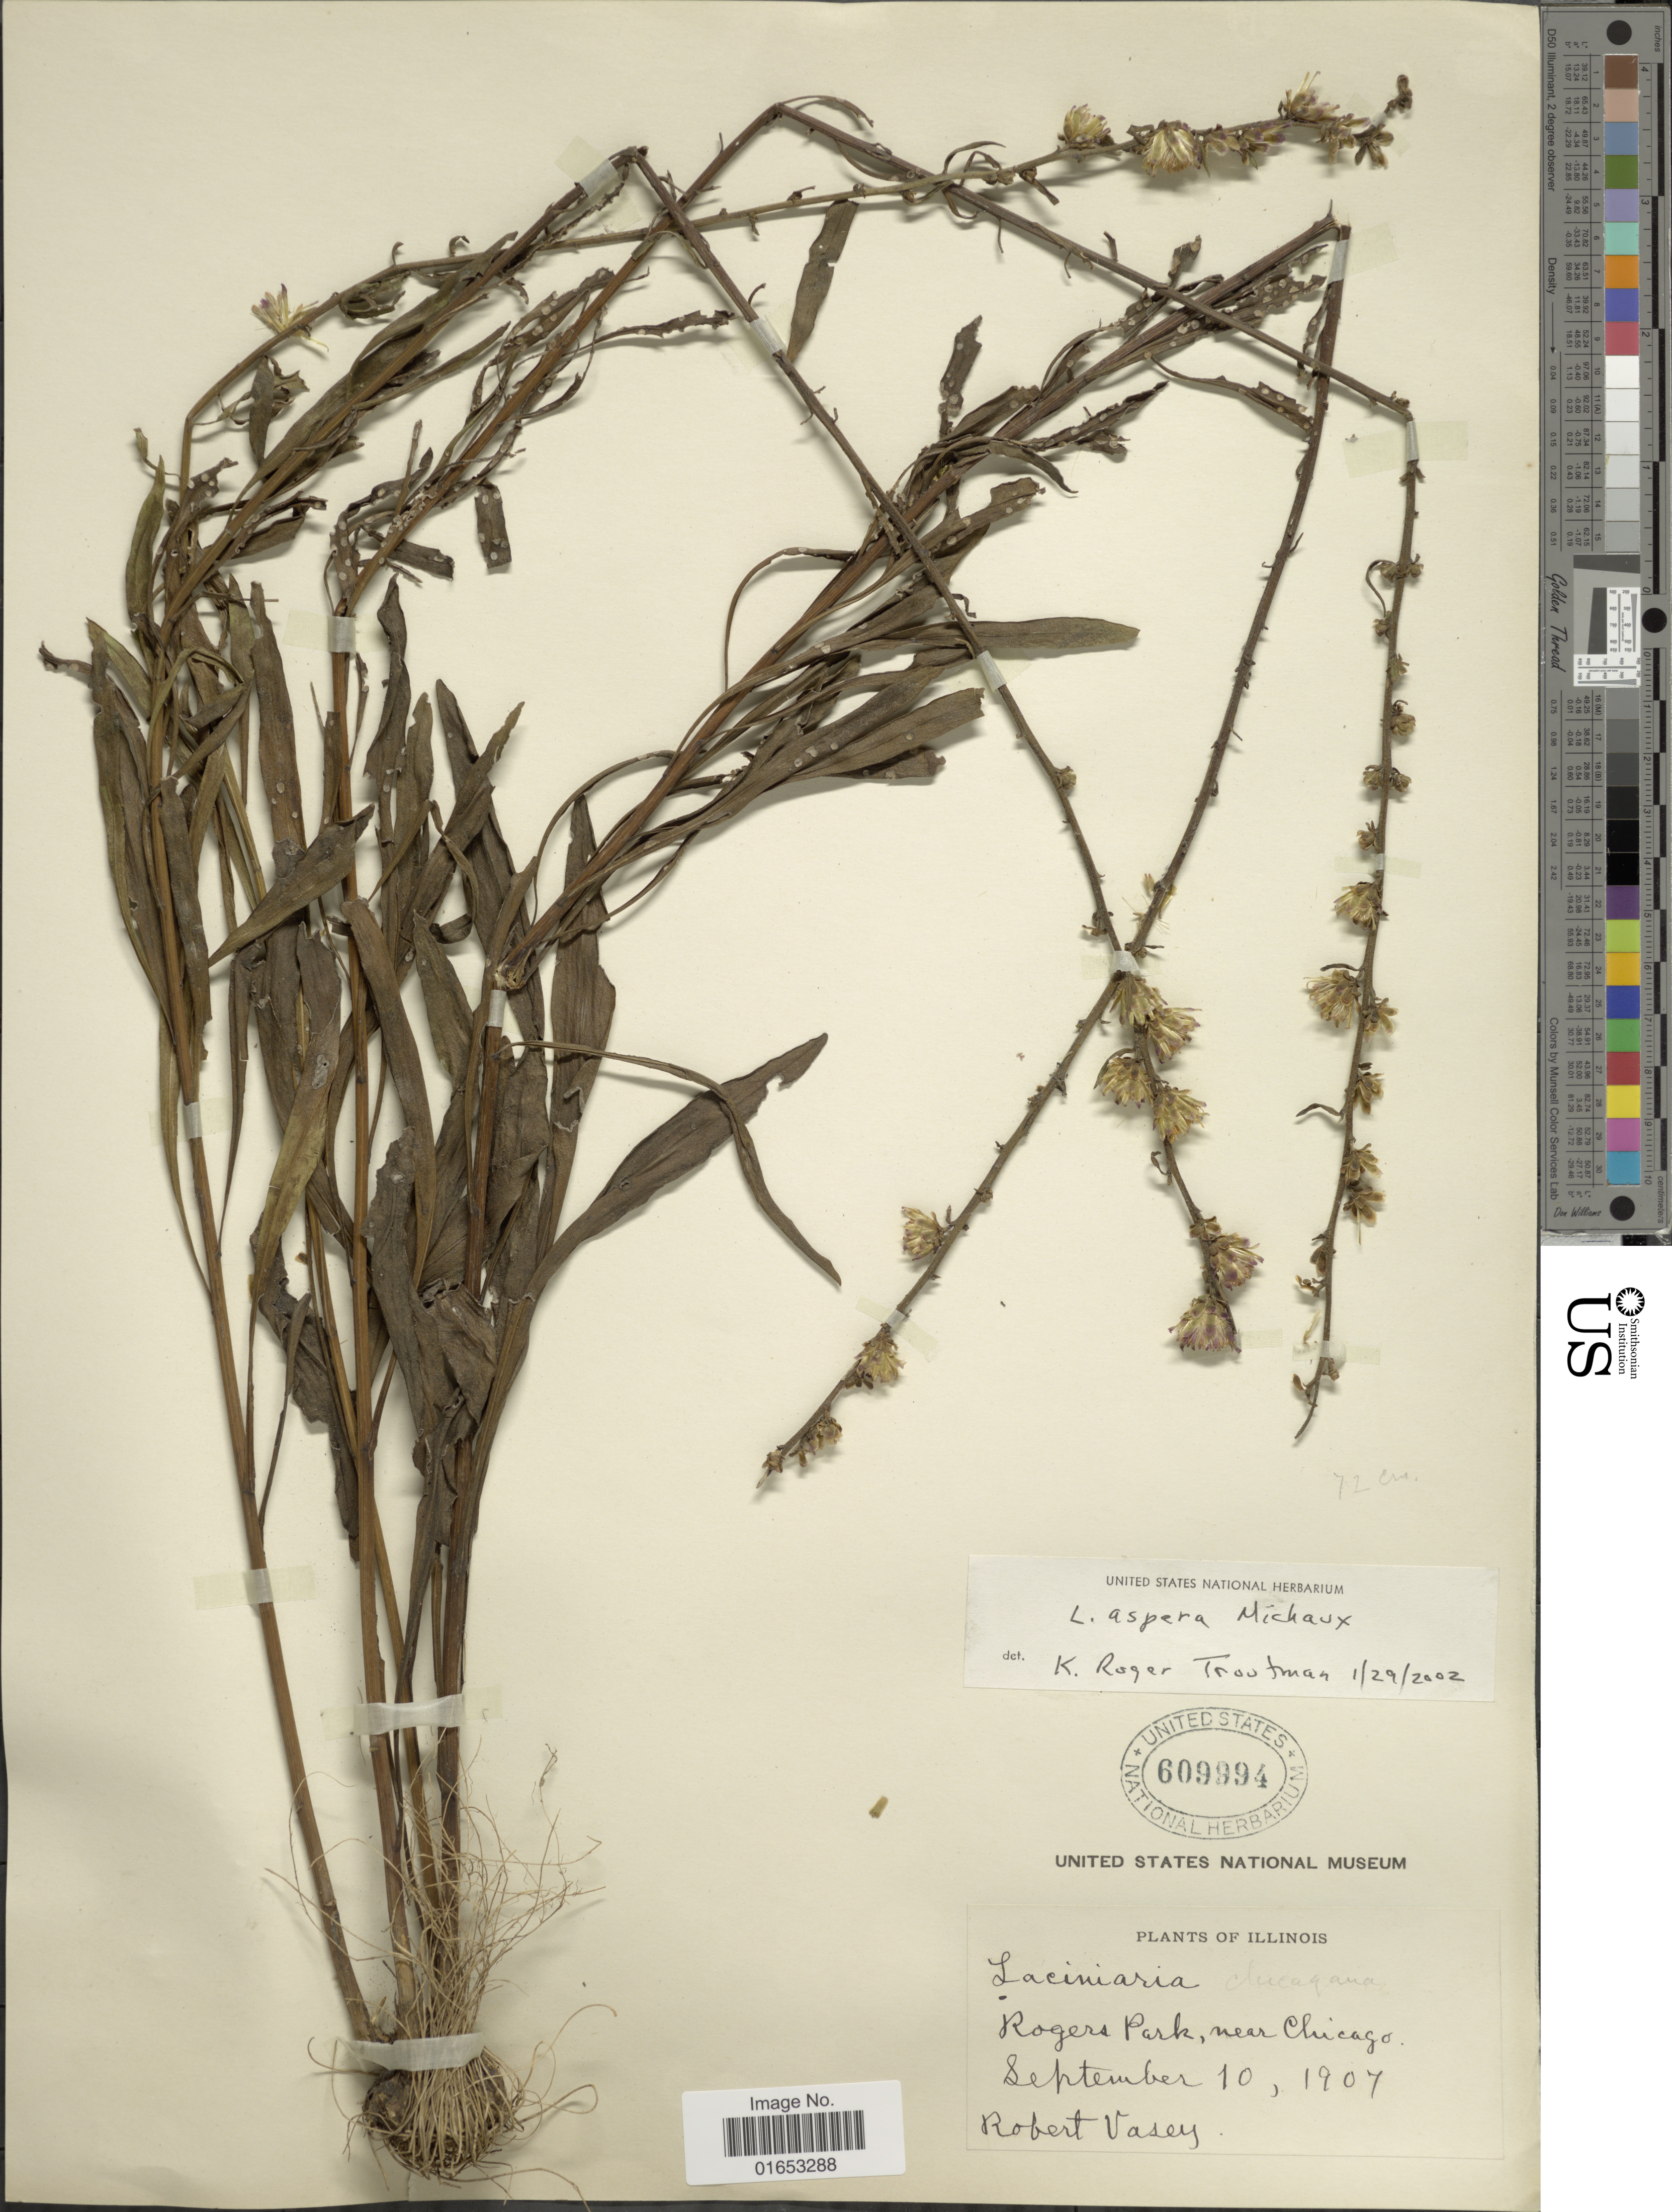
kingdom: Plantae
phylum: Tracheophyta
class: Magnoliopsida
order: Asterales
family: Asteraceae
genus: Liatris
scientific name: Liatris aspera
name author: Michx.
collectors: R. Vasey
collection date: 1907-09-10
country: United States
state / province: Illinois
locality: Rogers Park, near Chicago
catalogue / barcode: US 609994